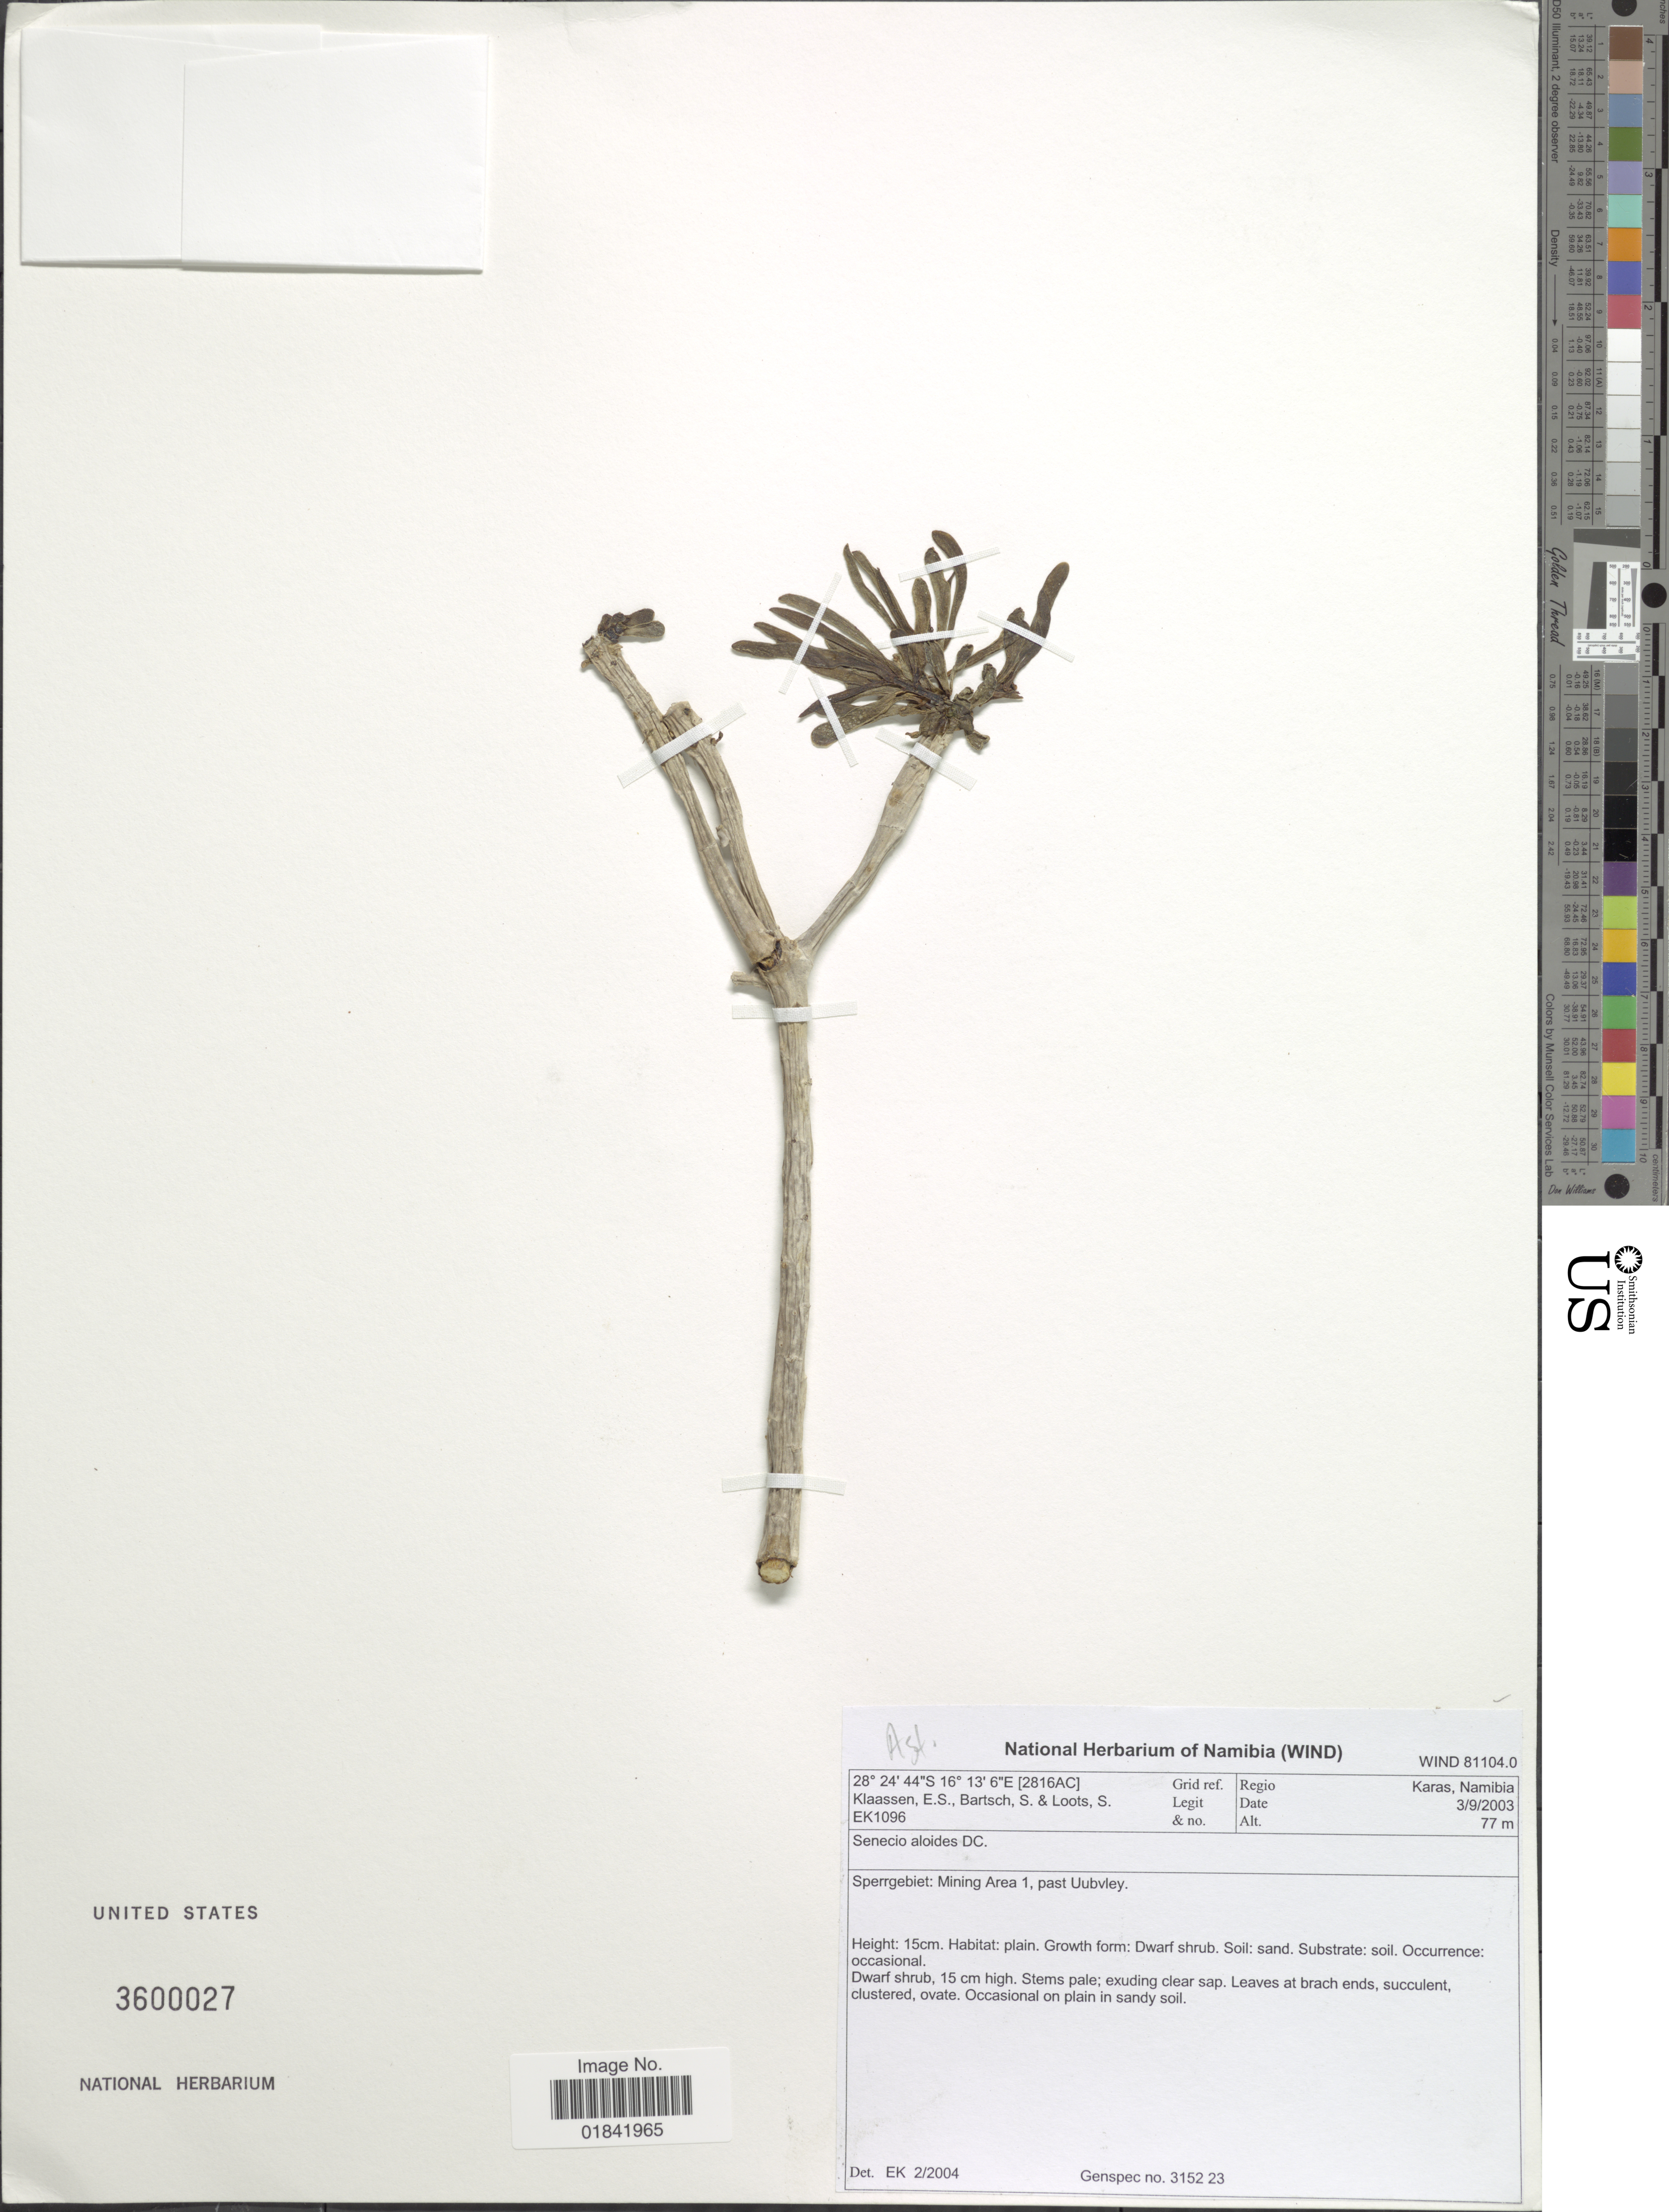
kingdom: Plantae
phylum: Tracheophyta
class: Magnoliopsida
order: Asterales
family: Asteraceae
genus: Senecio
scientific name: Senecio aloides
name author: DC.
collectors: E. S. Klaassen, S. Bartsch & S. Loots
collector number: EK1096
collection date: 2003-09-03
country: Namibia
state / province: Karas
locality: Sperrgebiet: Mining Area 1, past Uubvley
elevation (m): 77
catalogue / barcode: US 3600027